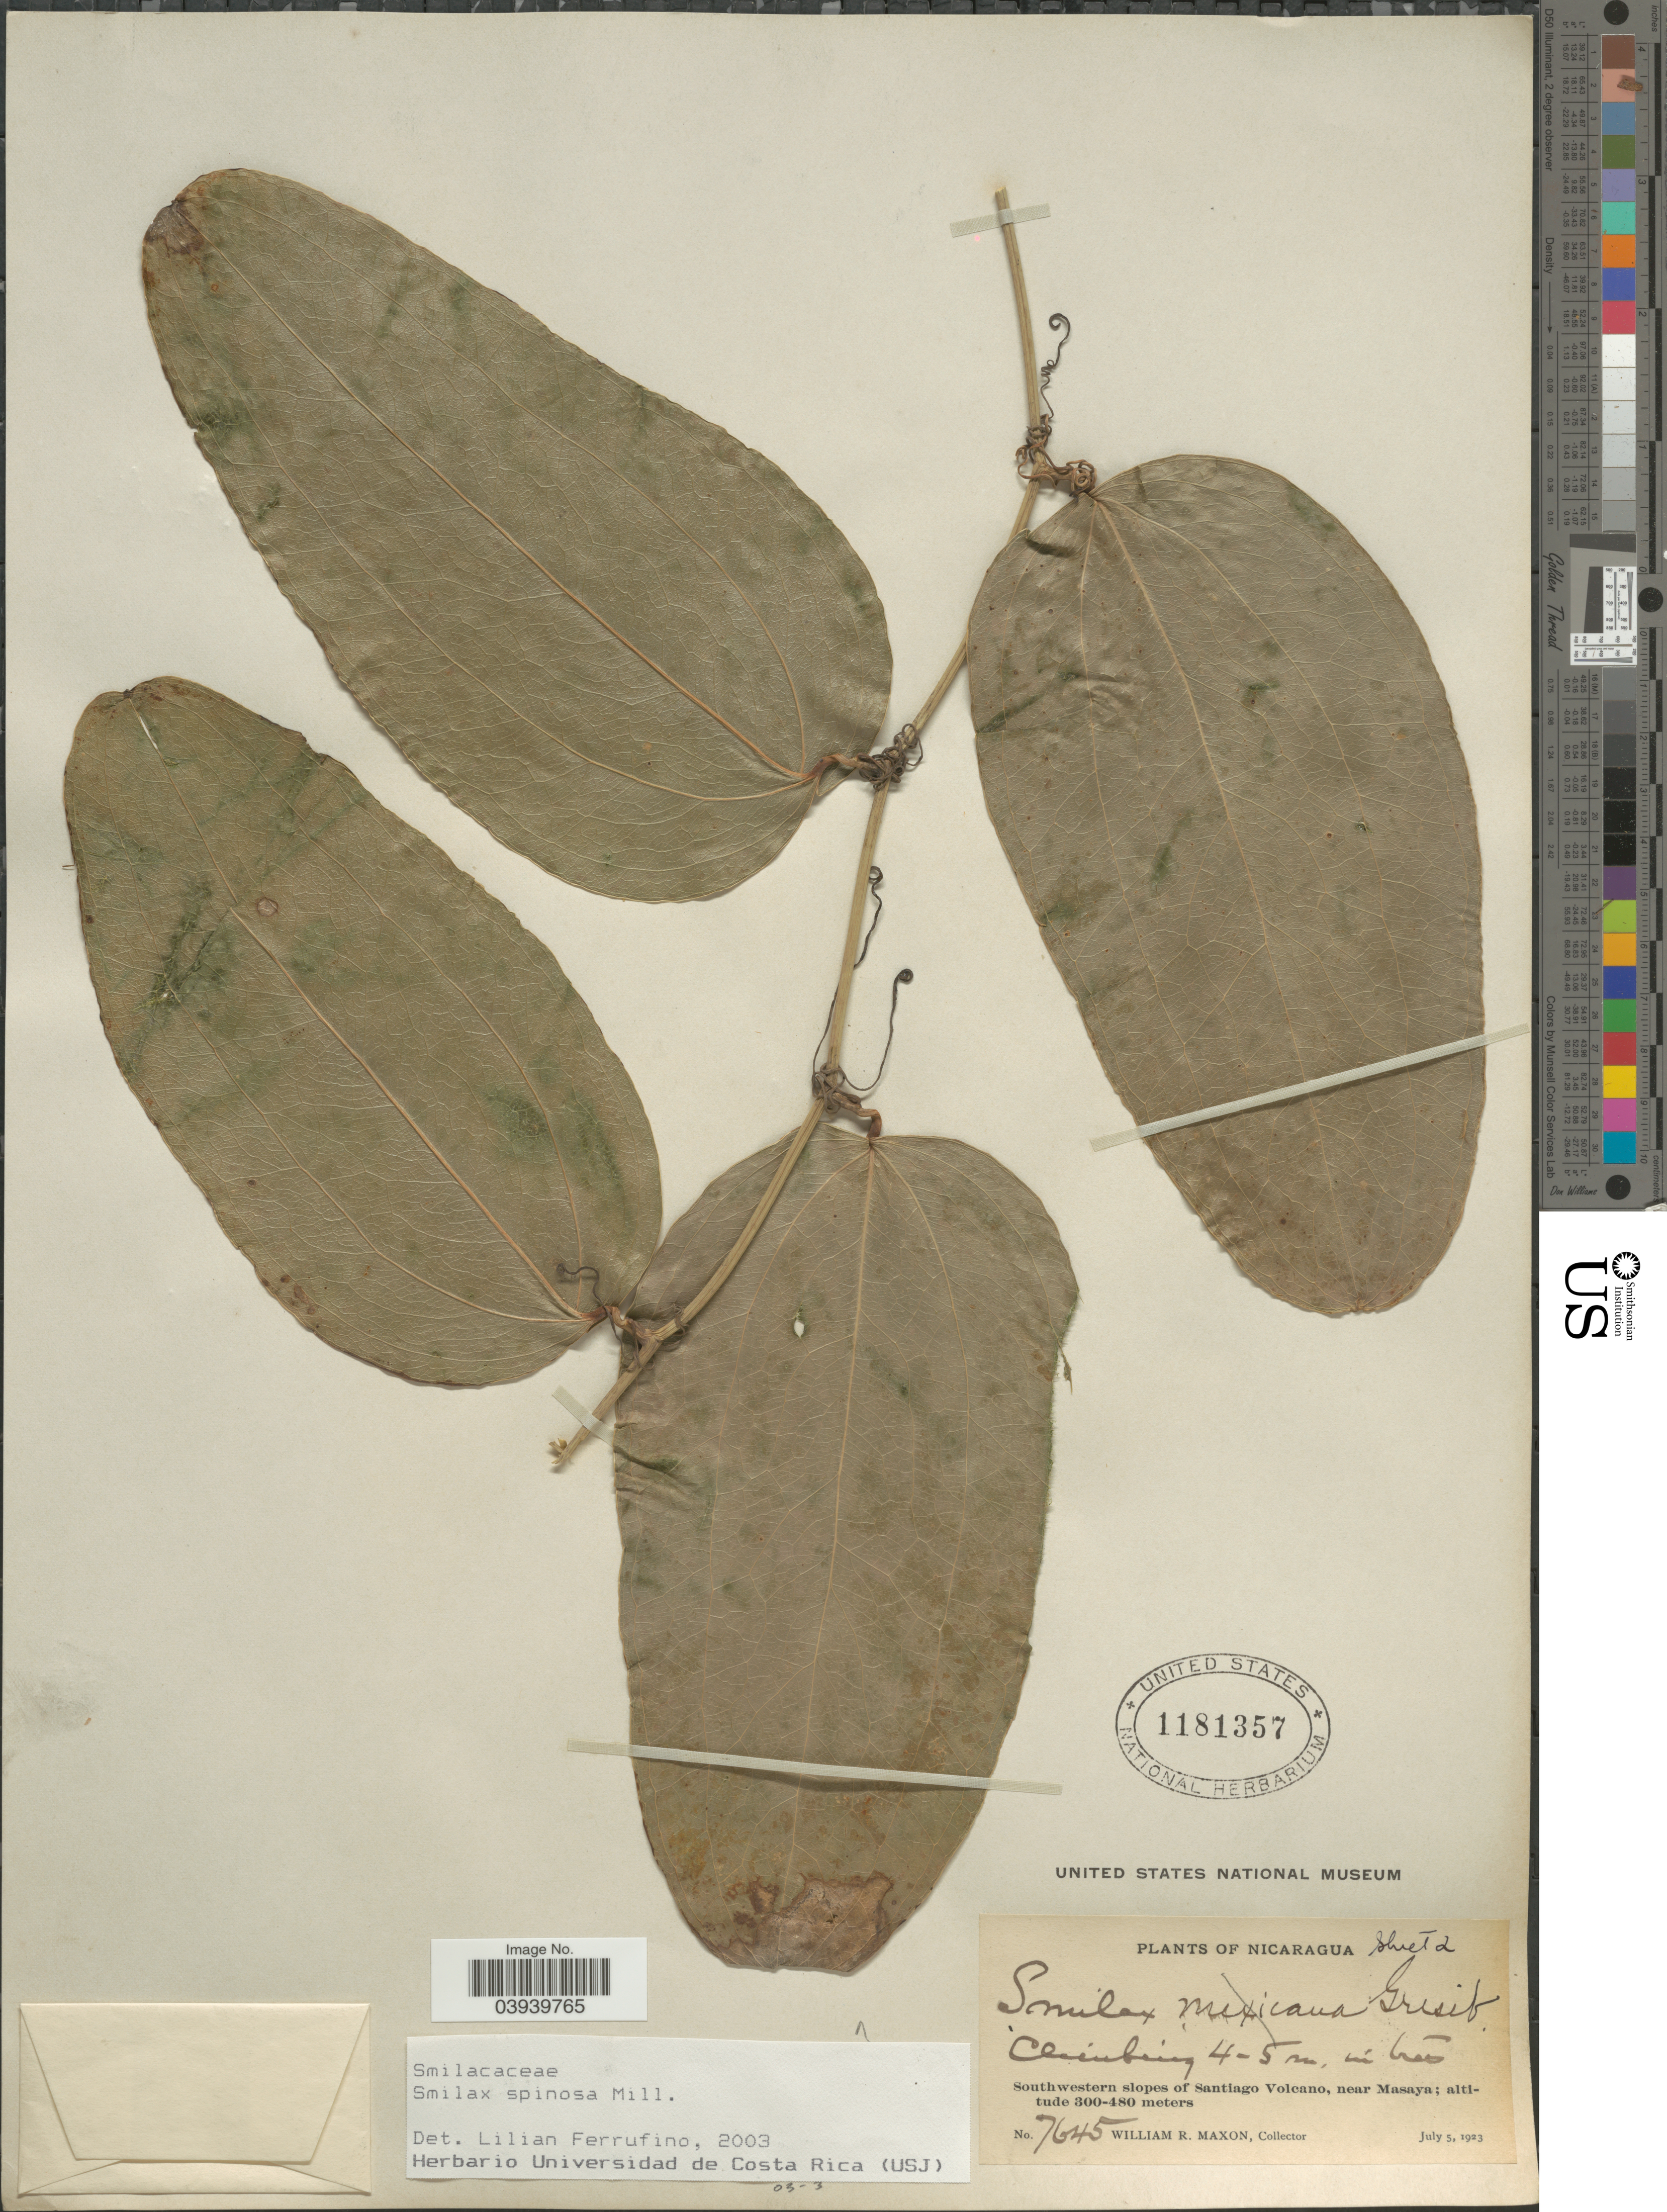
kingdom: Plantae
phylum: Tracheophyta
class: Liliopsida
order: Liliales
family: Smilacaceae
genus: Smilax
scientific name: Smilax spinosa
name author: Mill.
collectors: W. R. Maxon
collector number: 7645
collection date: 1923-07-05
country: Nicaragua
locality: Southwestern slopes of Santiago Volcano, near Masaya.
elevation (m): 300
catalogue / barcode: US 1181357